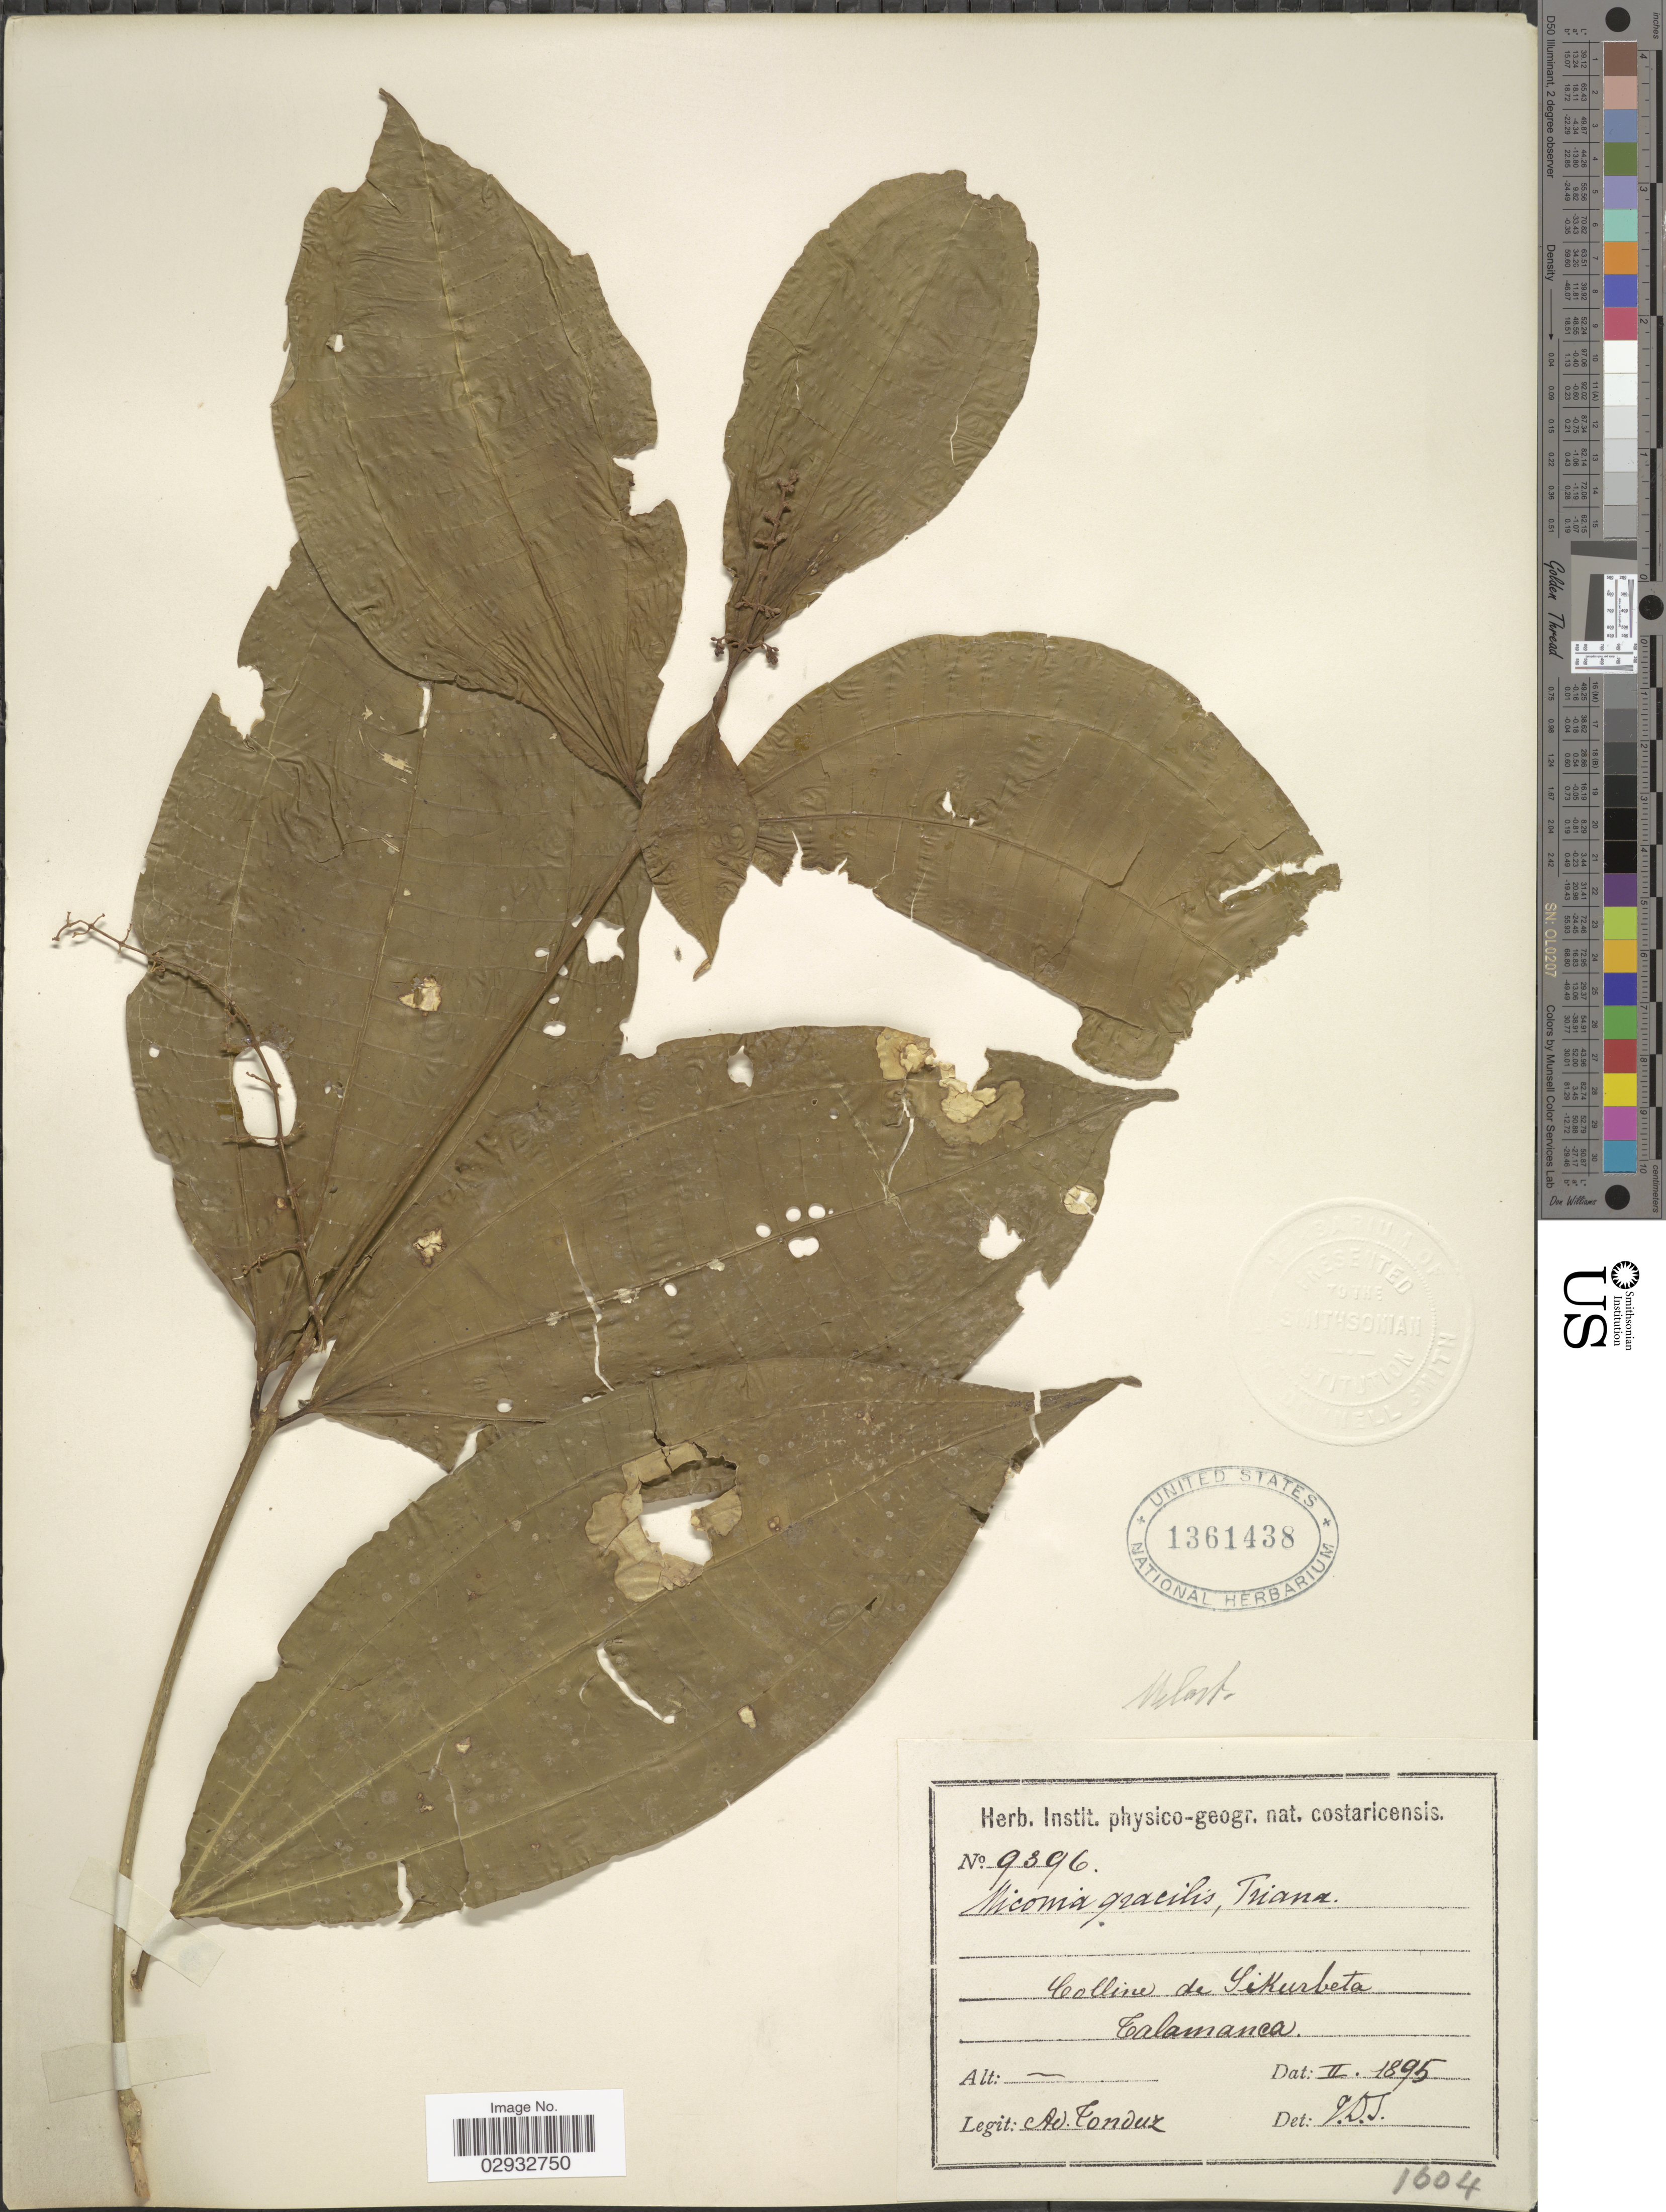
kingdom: Plantae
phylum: Tracheophyta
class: Magnoliopsida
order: Myrtales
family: Melastomataceae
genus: Miconia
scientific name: Miconia gracilis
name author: Triana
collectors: A. Tonduz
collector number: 9396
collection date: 1895-02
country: Costa Rica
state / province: Limón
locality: Colline de Sikurbeta. Talamanca.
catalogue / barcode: US 1361438